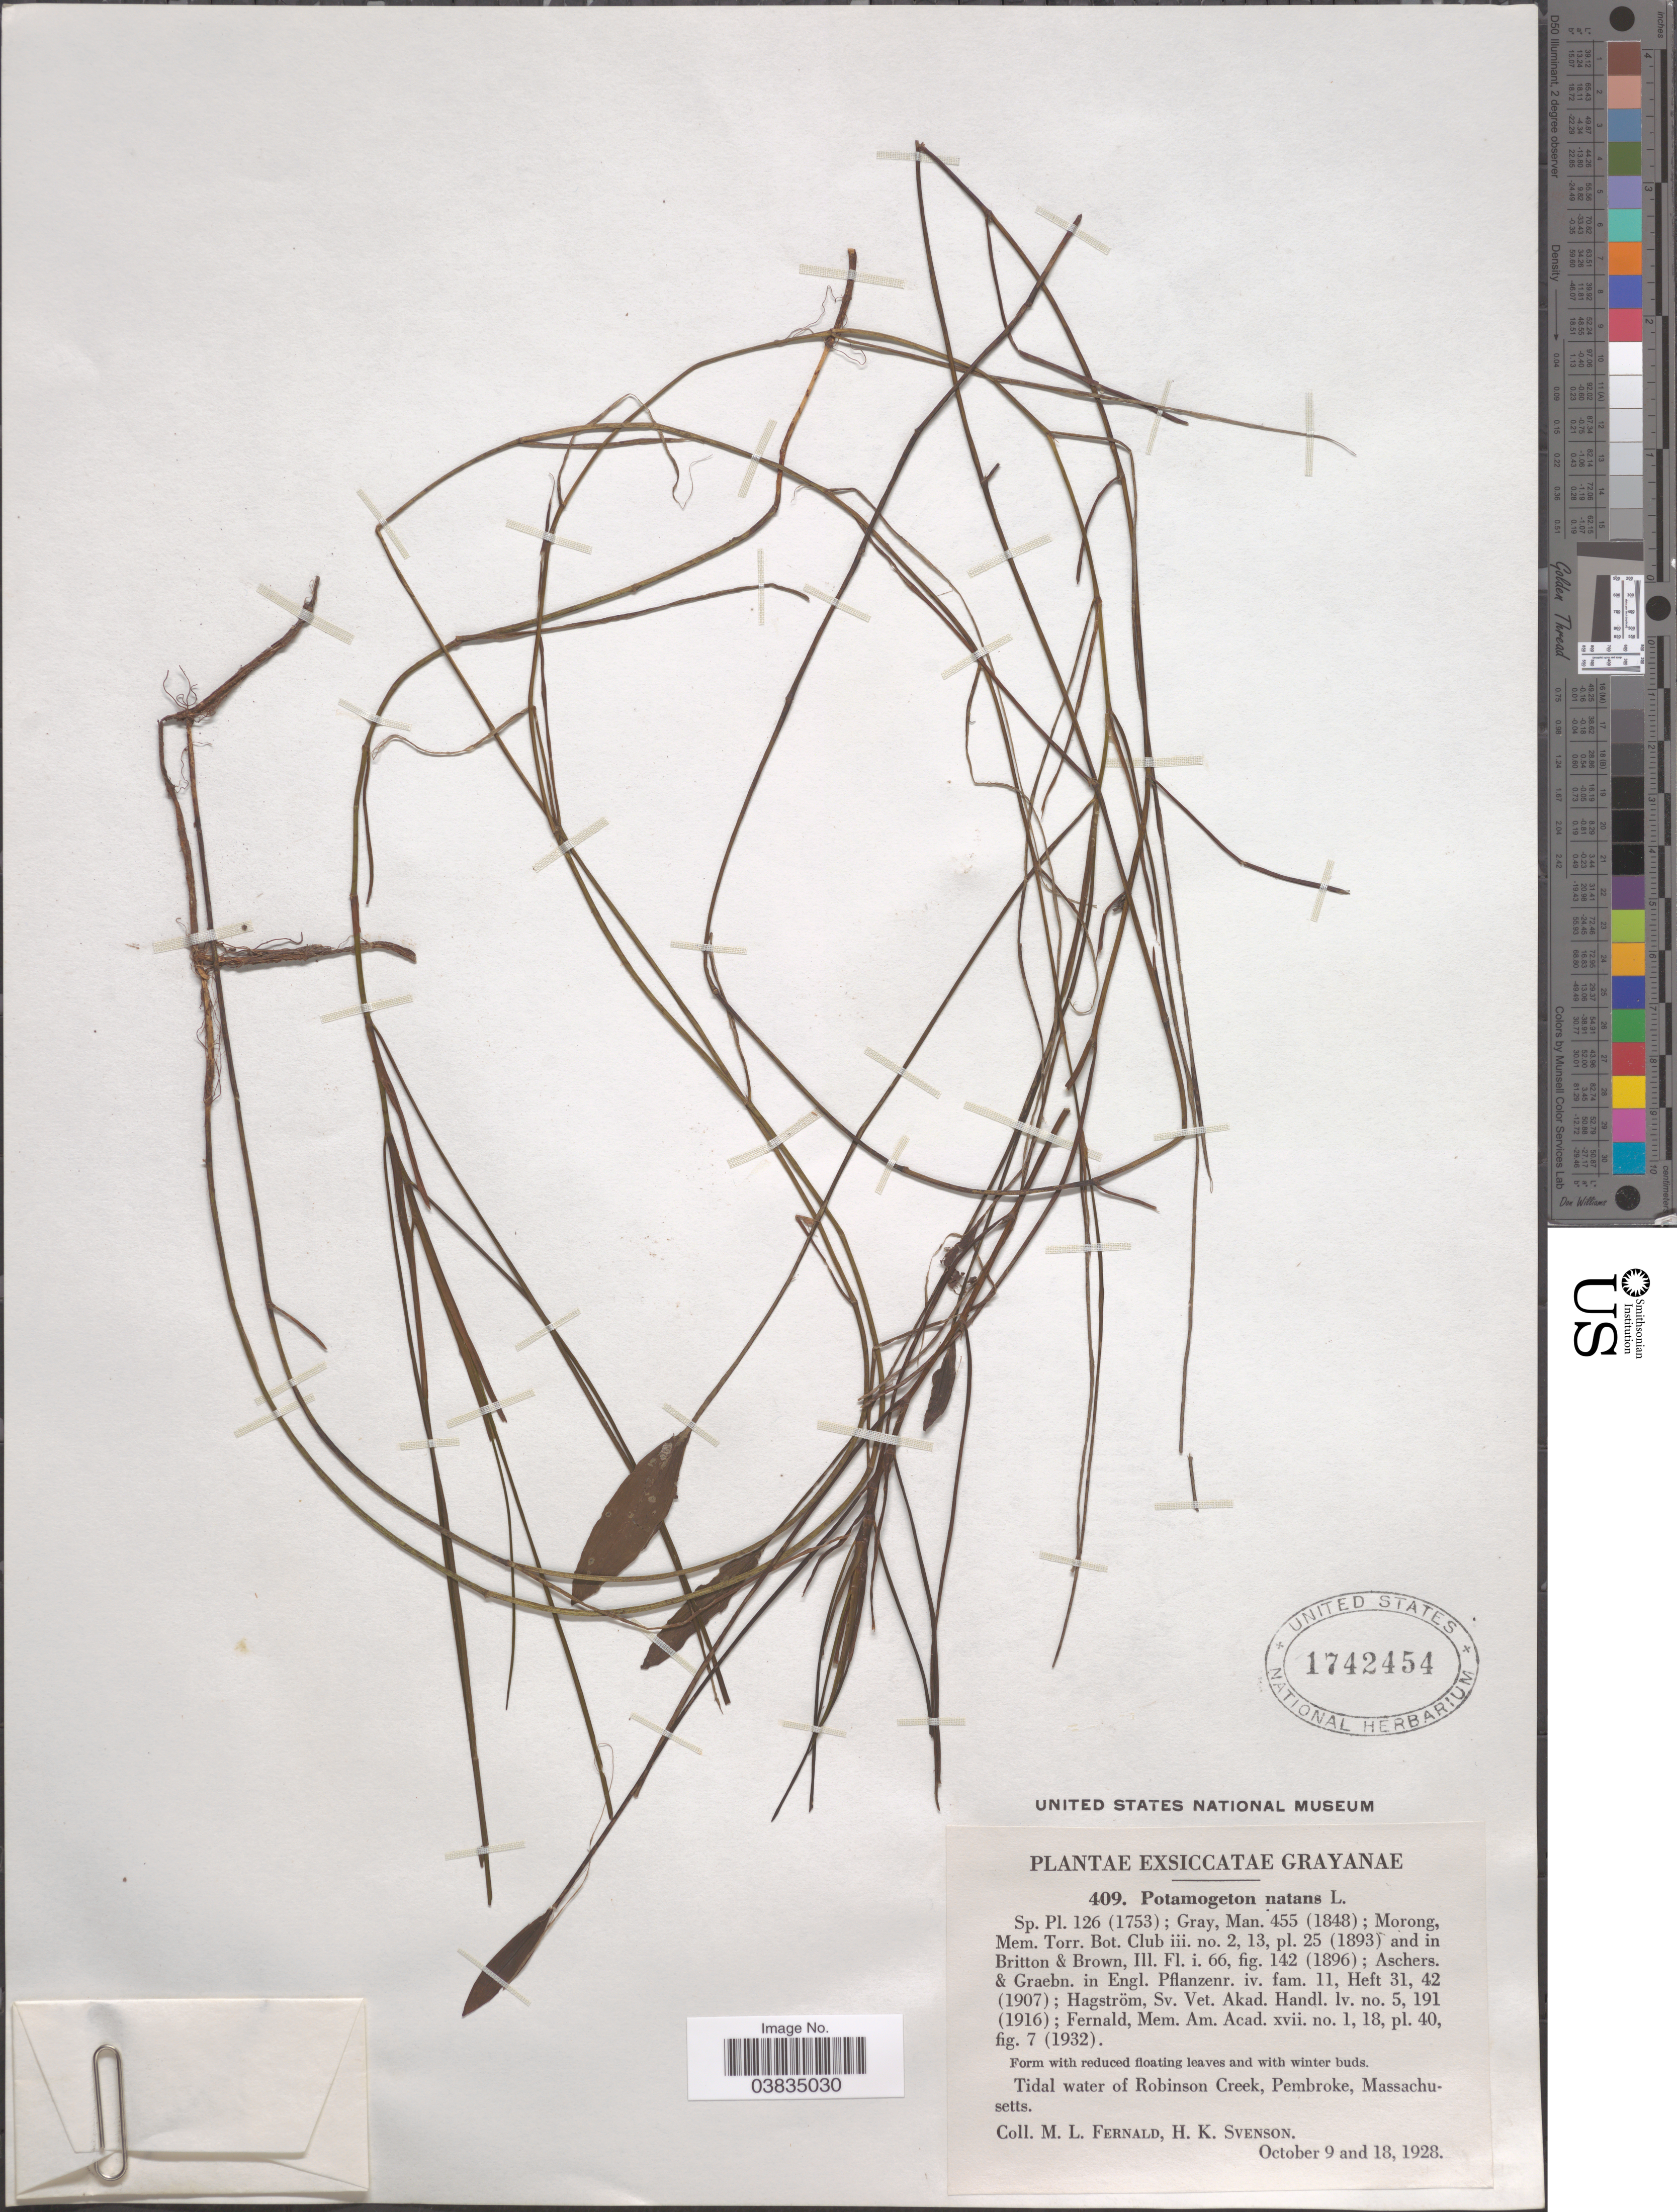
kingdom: Plantae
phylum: Tracheophyta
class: Liliopsida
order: Alismatales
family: Potamogetonaceae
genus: Potamogeton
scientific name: Potamogeton natans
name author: L.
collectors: M. L. Fernald & H. K. Svenson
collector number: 409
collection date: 1928-10-09/1928-10-18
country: United States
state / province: Massachusetts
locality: Tidal water of Robinson Creek, Pembroke.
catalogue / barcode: US 1742454